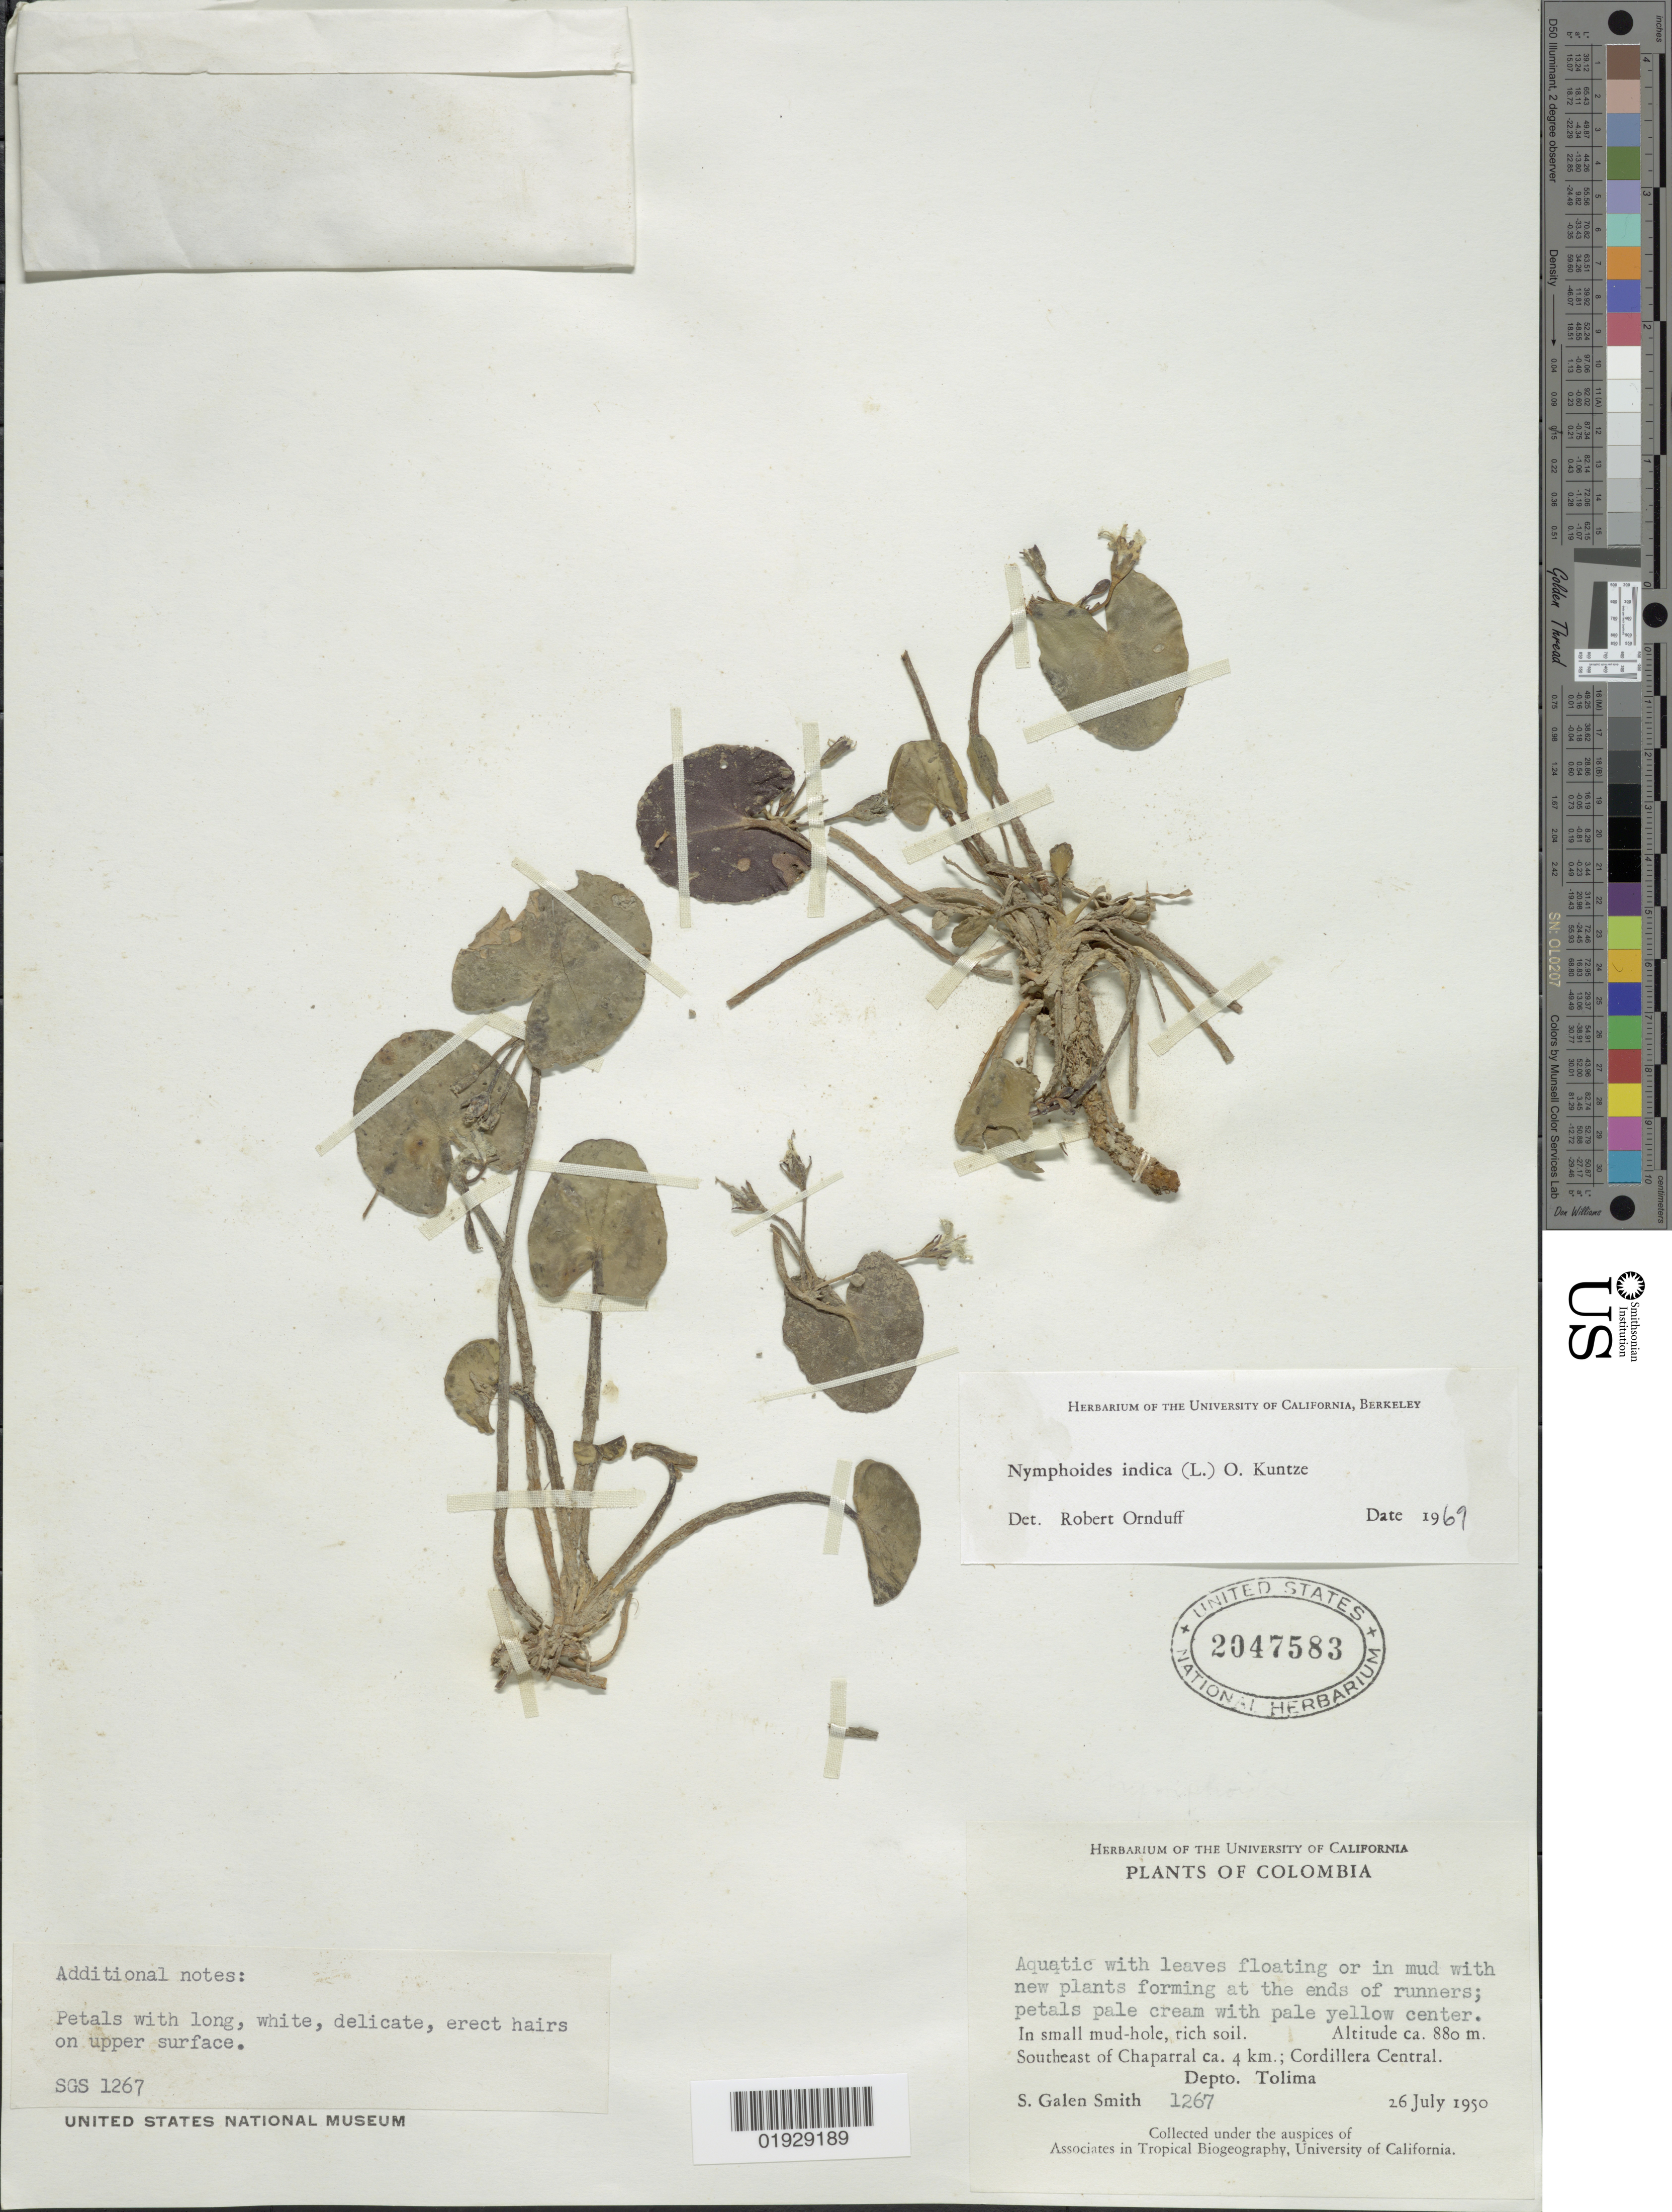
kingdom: Plantae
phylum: Tracheophyta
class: Magnoliopsida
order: Asterales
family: Menyanthaceae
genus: Nymphoides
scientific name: Nymphoides indica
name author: (L.) Kuntze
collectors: S. G. Smith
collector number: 1267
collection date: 1950-07-26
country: Colombia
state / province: Tolima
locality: Southeast of Chaparral ca. 4 km.; Cordillera Central. Depto. Tolima.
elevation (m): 880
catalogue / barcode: US 2047583